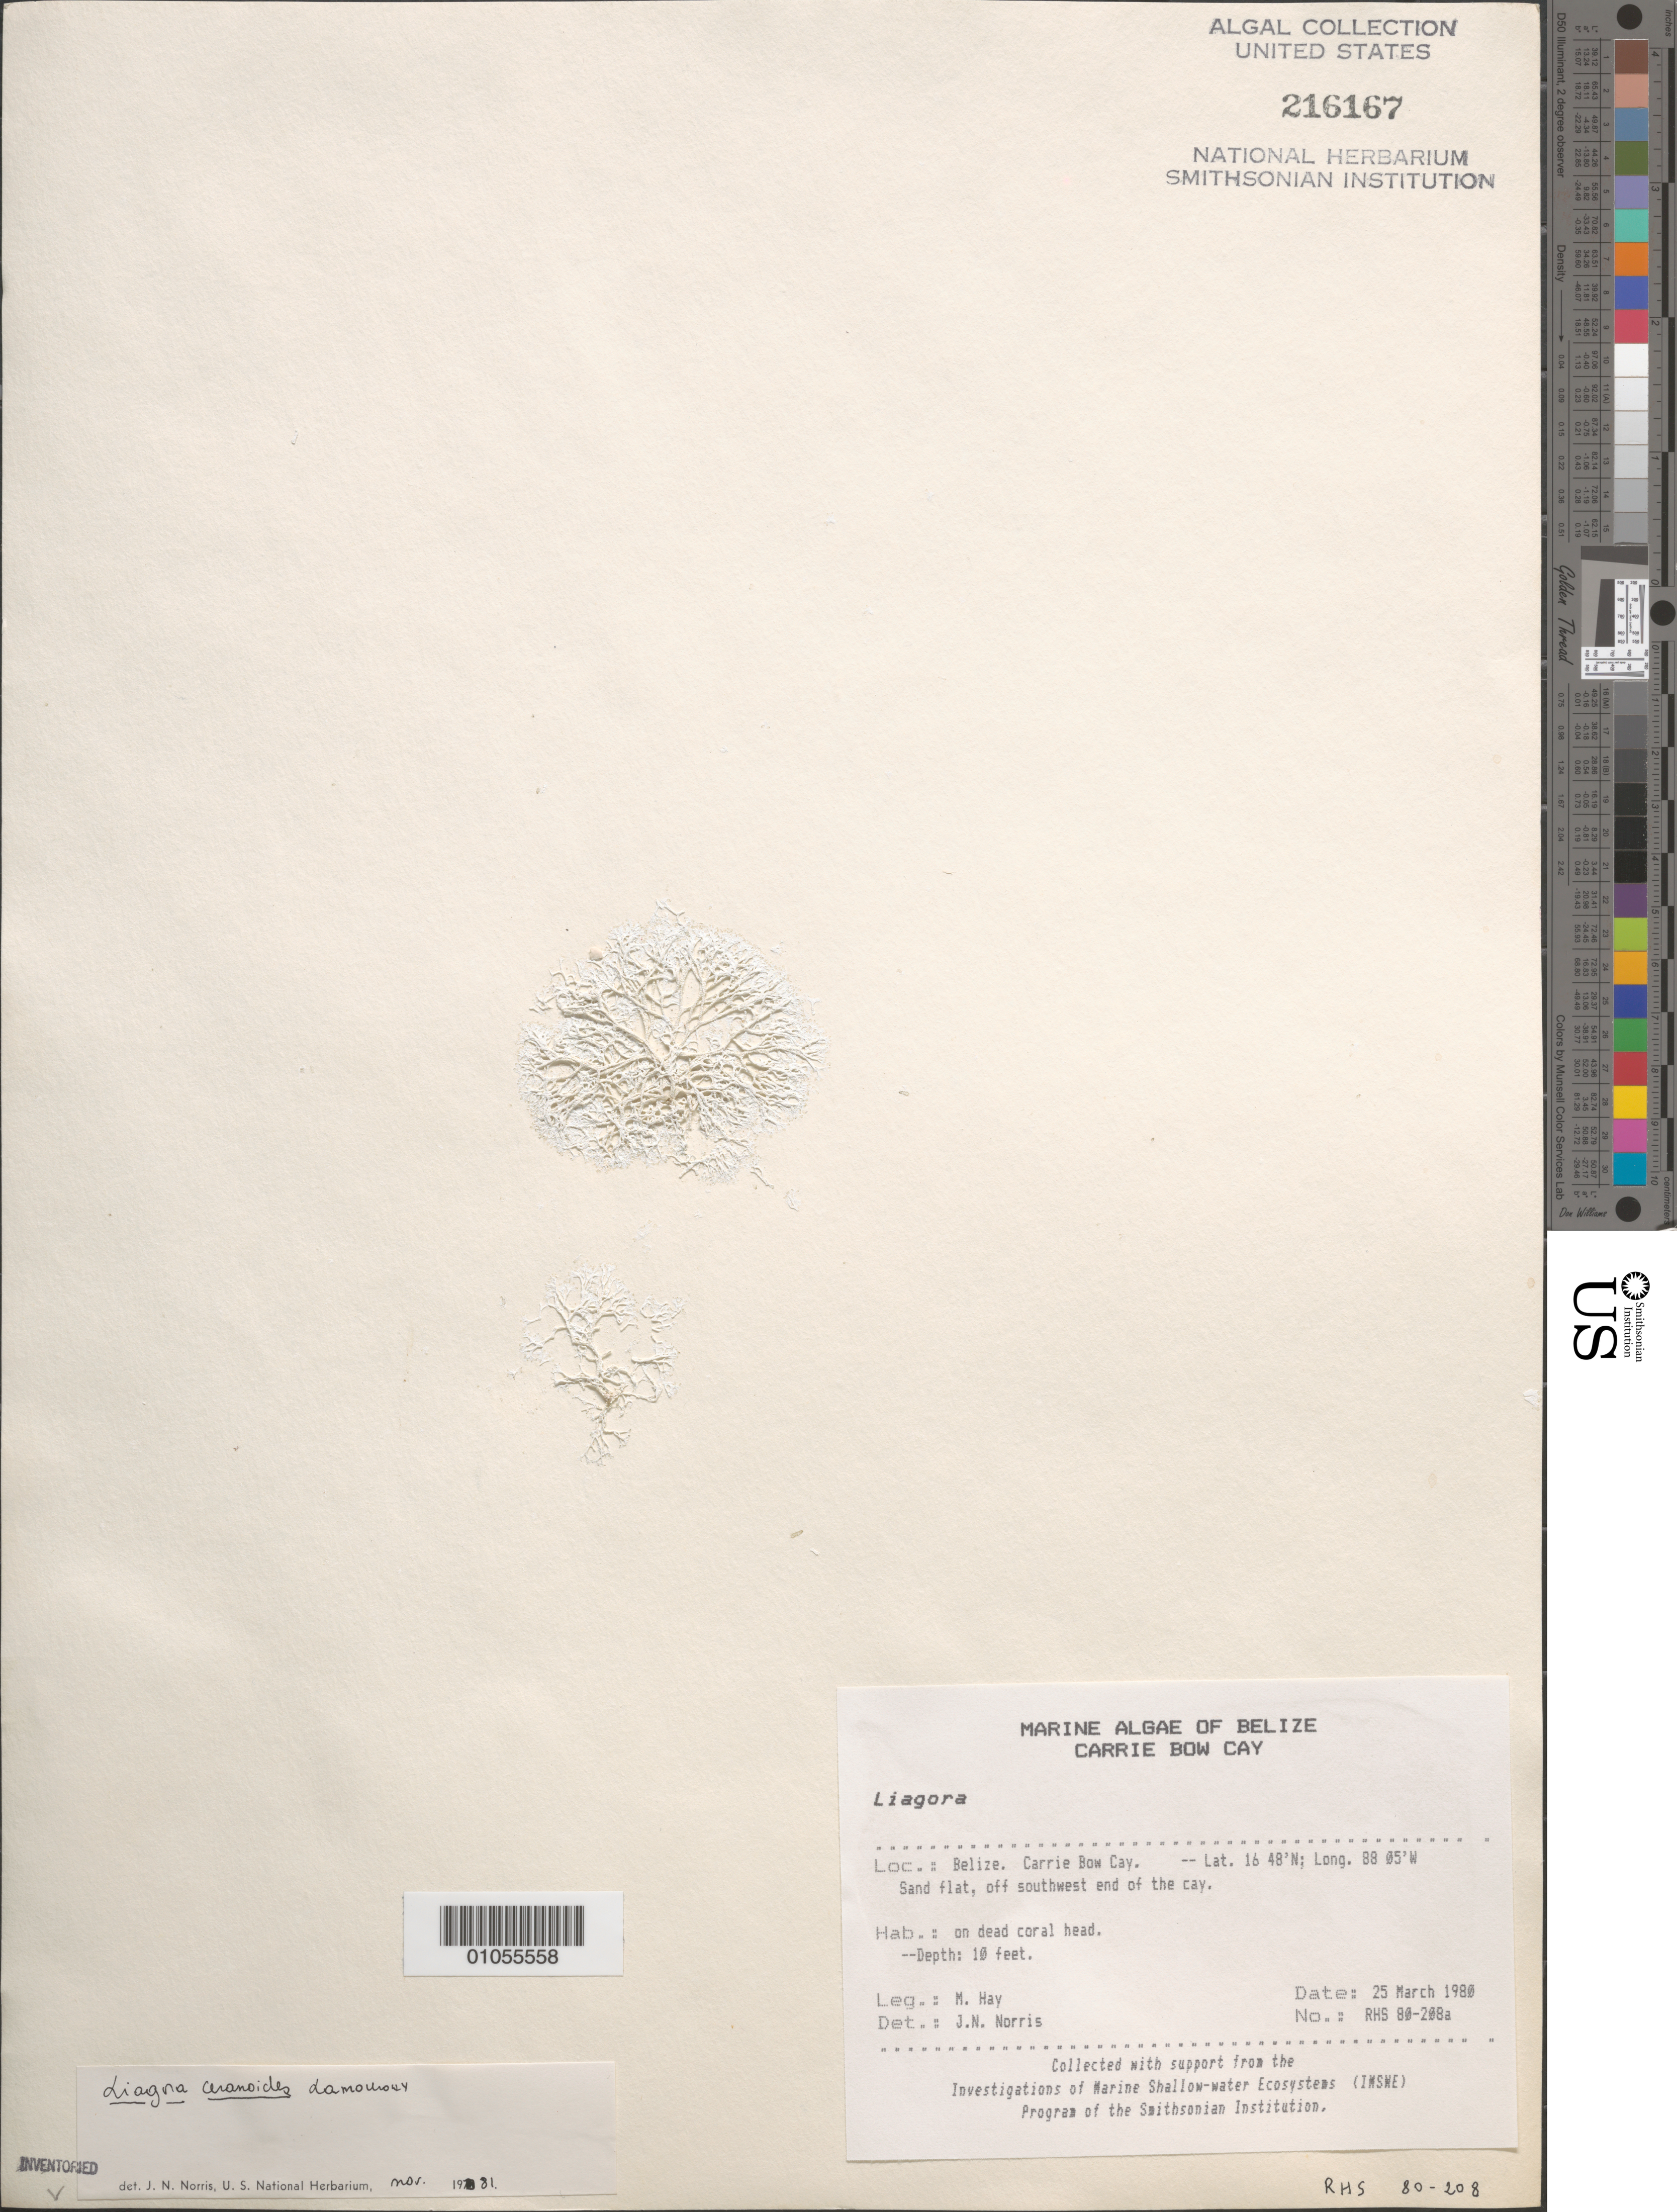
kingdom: Plantae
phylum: Rhodophyta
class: Florideophyceae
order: Nemaliales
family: Liagoraceae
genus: Liagora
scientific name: Liagora ceranoides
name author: J.V.Lamouroux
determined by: Norris, James N.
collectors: M. E. Hay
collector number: RHS 80-208A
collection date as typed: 25 Mar 1980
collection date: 1980-03-25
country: Belize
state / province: Stann Creek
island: Carrie Bow Cay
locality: Off southwest side (end) of cay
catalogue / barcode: US 216167